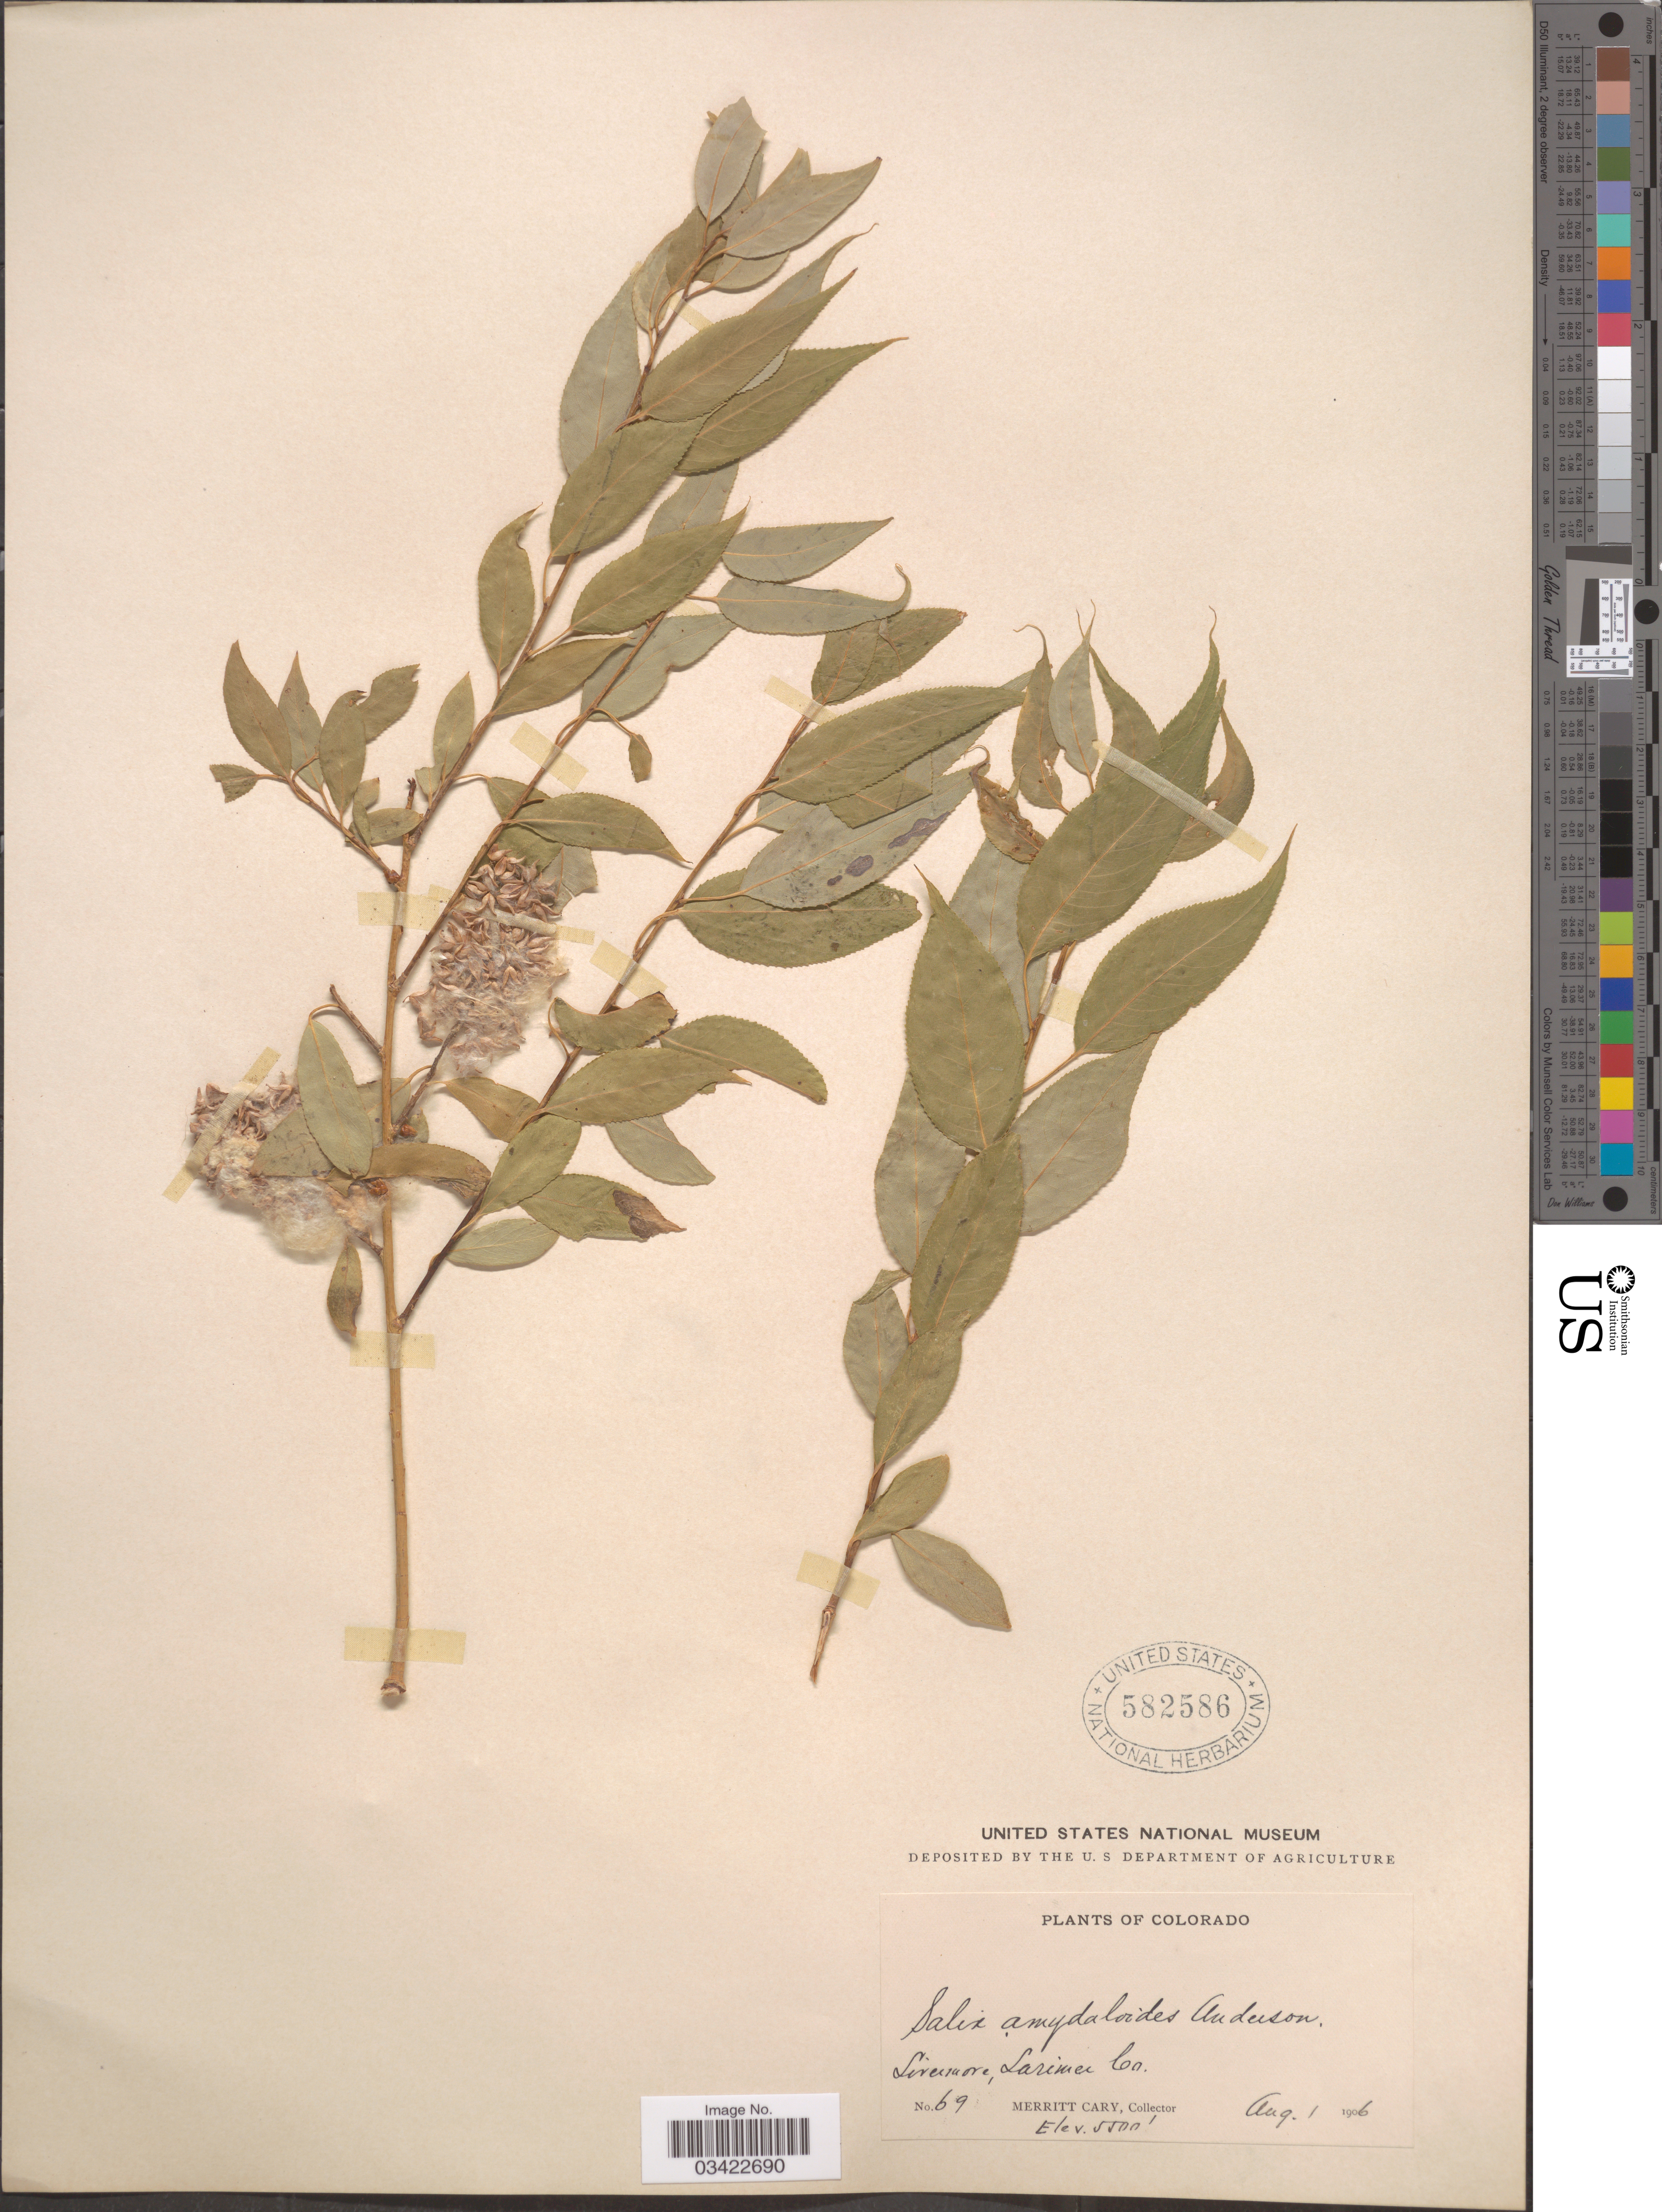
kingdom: Plantae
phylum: Tracheophyta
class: Magnoliopsida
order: Malpighiales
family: Salicaceae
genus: Salix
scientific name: Salix amygdaloides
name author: Andersson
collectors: M. Cary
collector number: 69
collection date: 1906-08-01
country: United States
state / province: Colorado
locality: Livermore, Larimer Co.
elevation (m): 1676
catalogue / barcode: US 582586